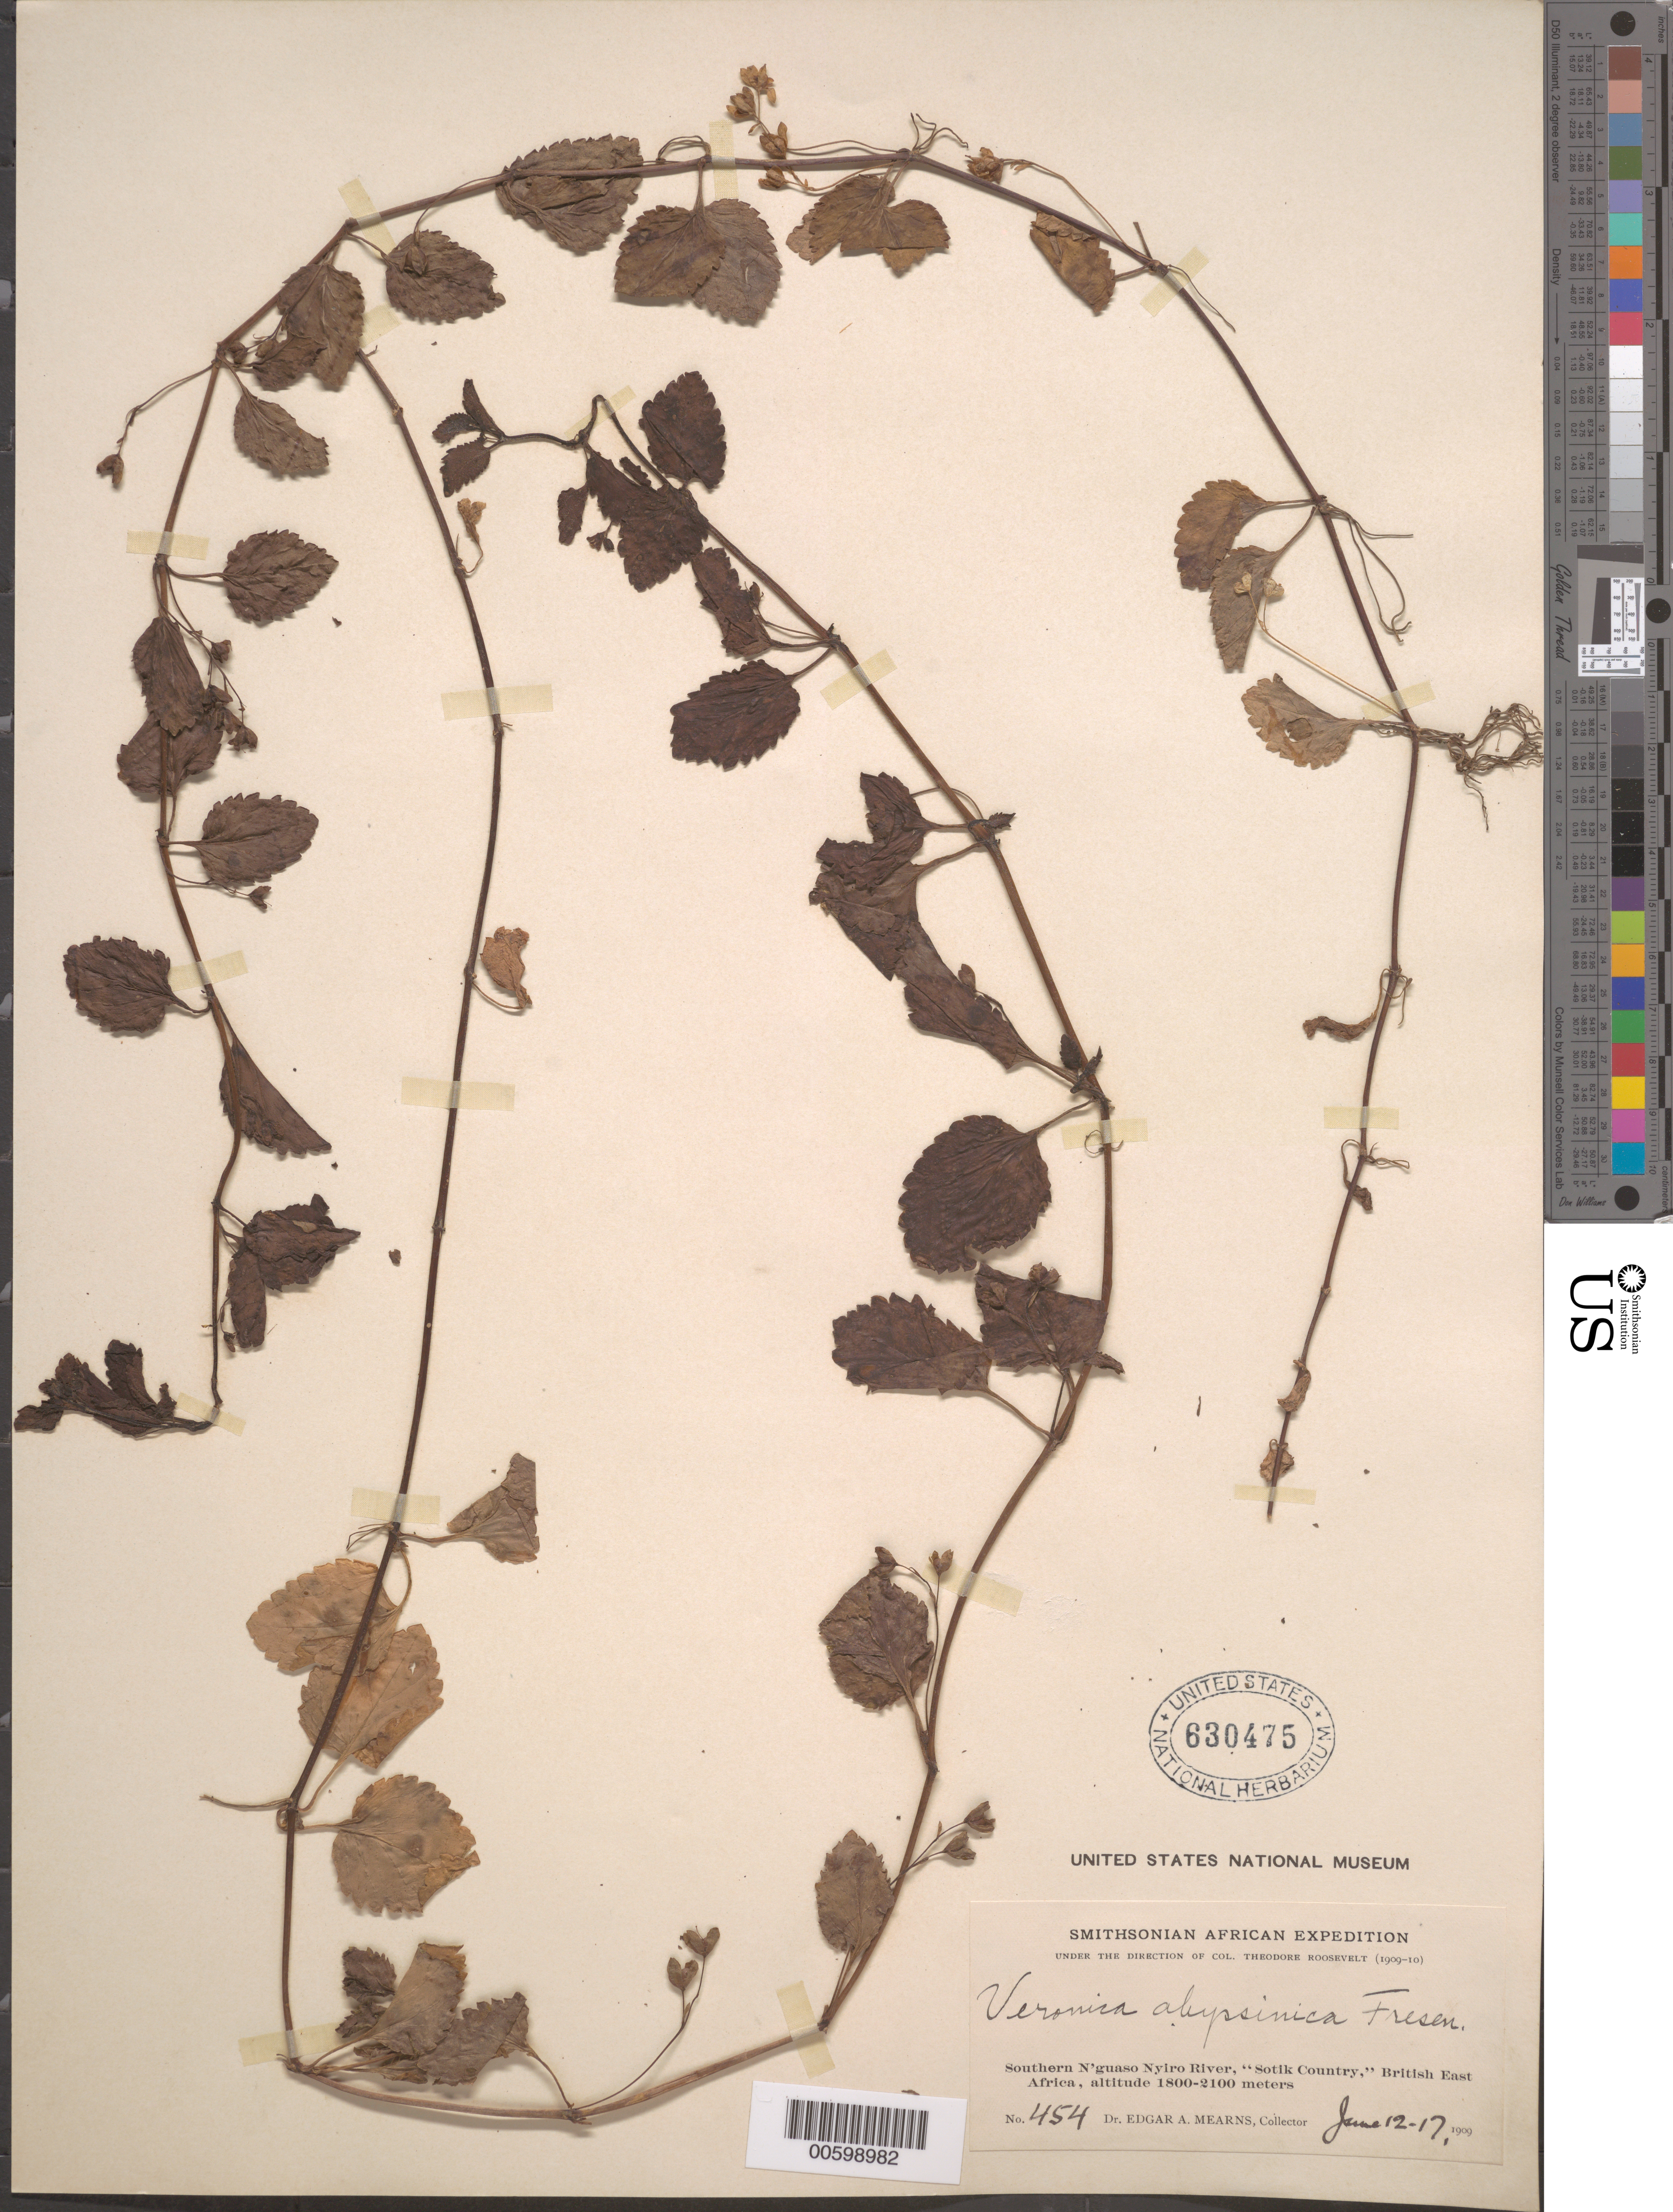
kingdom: Plantae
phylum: Tracheophyta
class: Magnoliopsida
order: Lamiales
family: Plantaginaceae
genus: Veronica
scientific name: Veronica abyssinica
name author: Fresen.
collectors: E. A. Mearns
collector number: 454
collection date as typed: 12 Jun 1909 to 17 Jun 1909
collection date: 1909-06-12/1909-06-17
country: Kenya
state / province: Bomet / Narok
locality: Southern N'guaso nyiro river "Sotik Country"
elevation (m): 1800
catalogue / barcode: US 630475